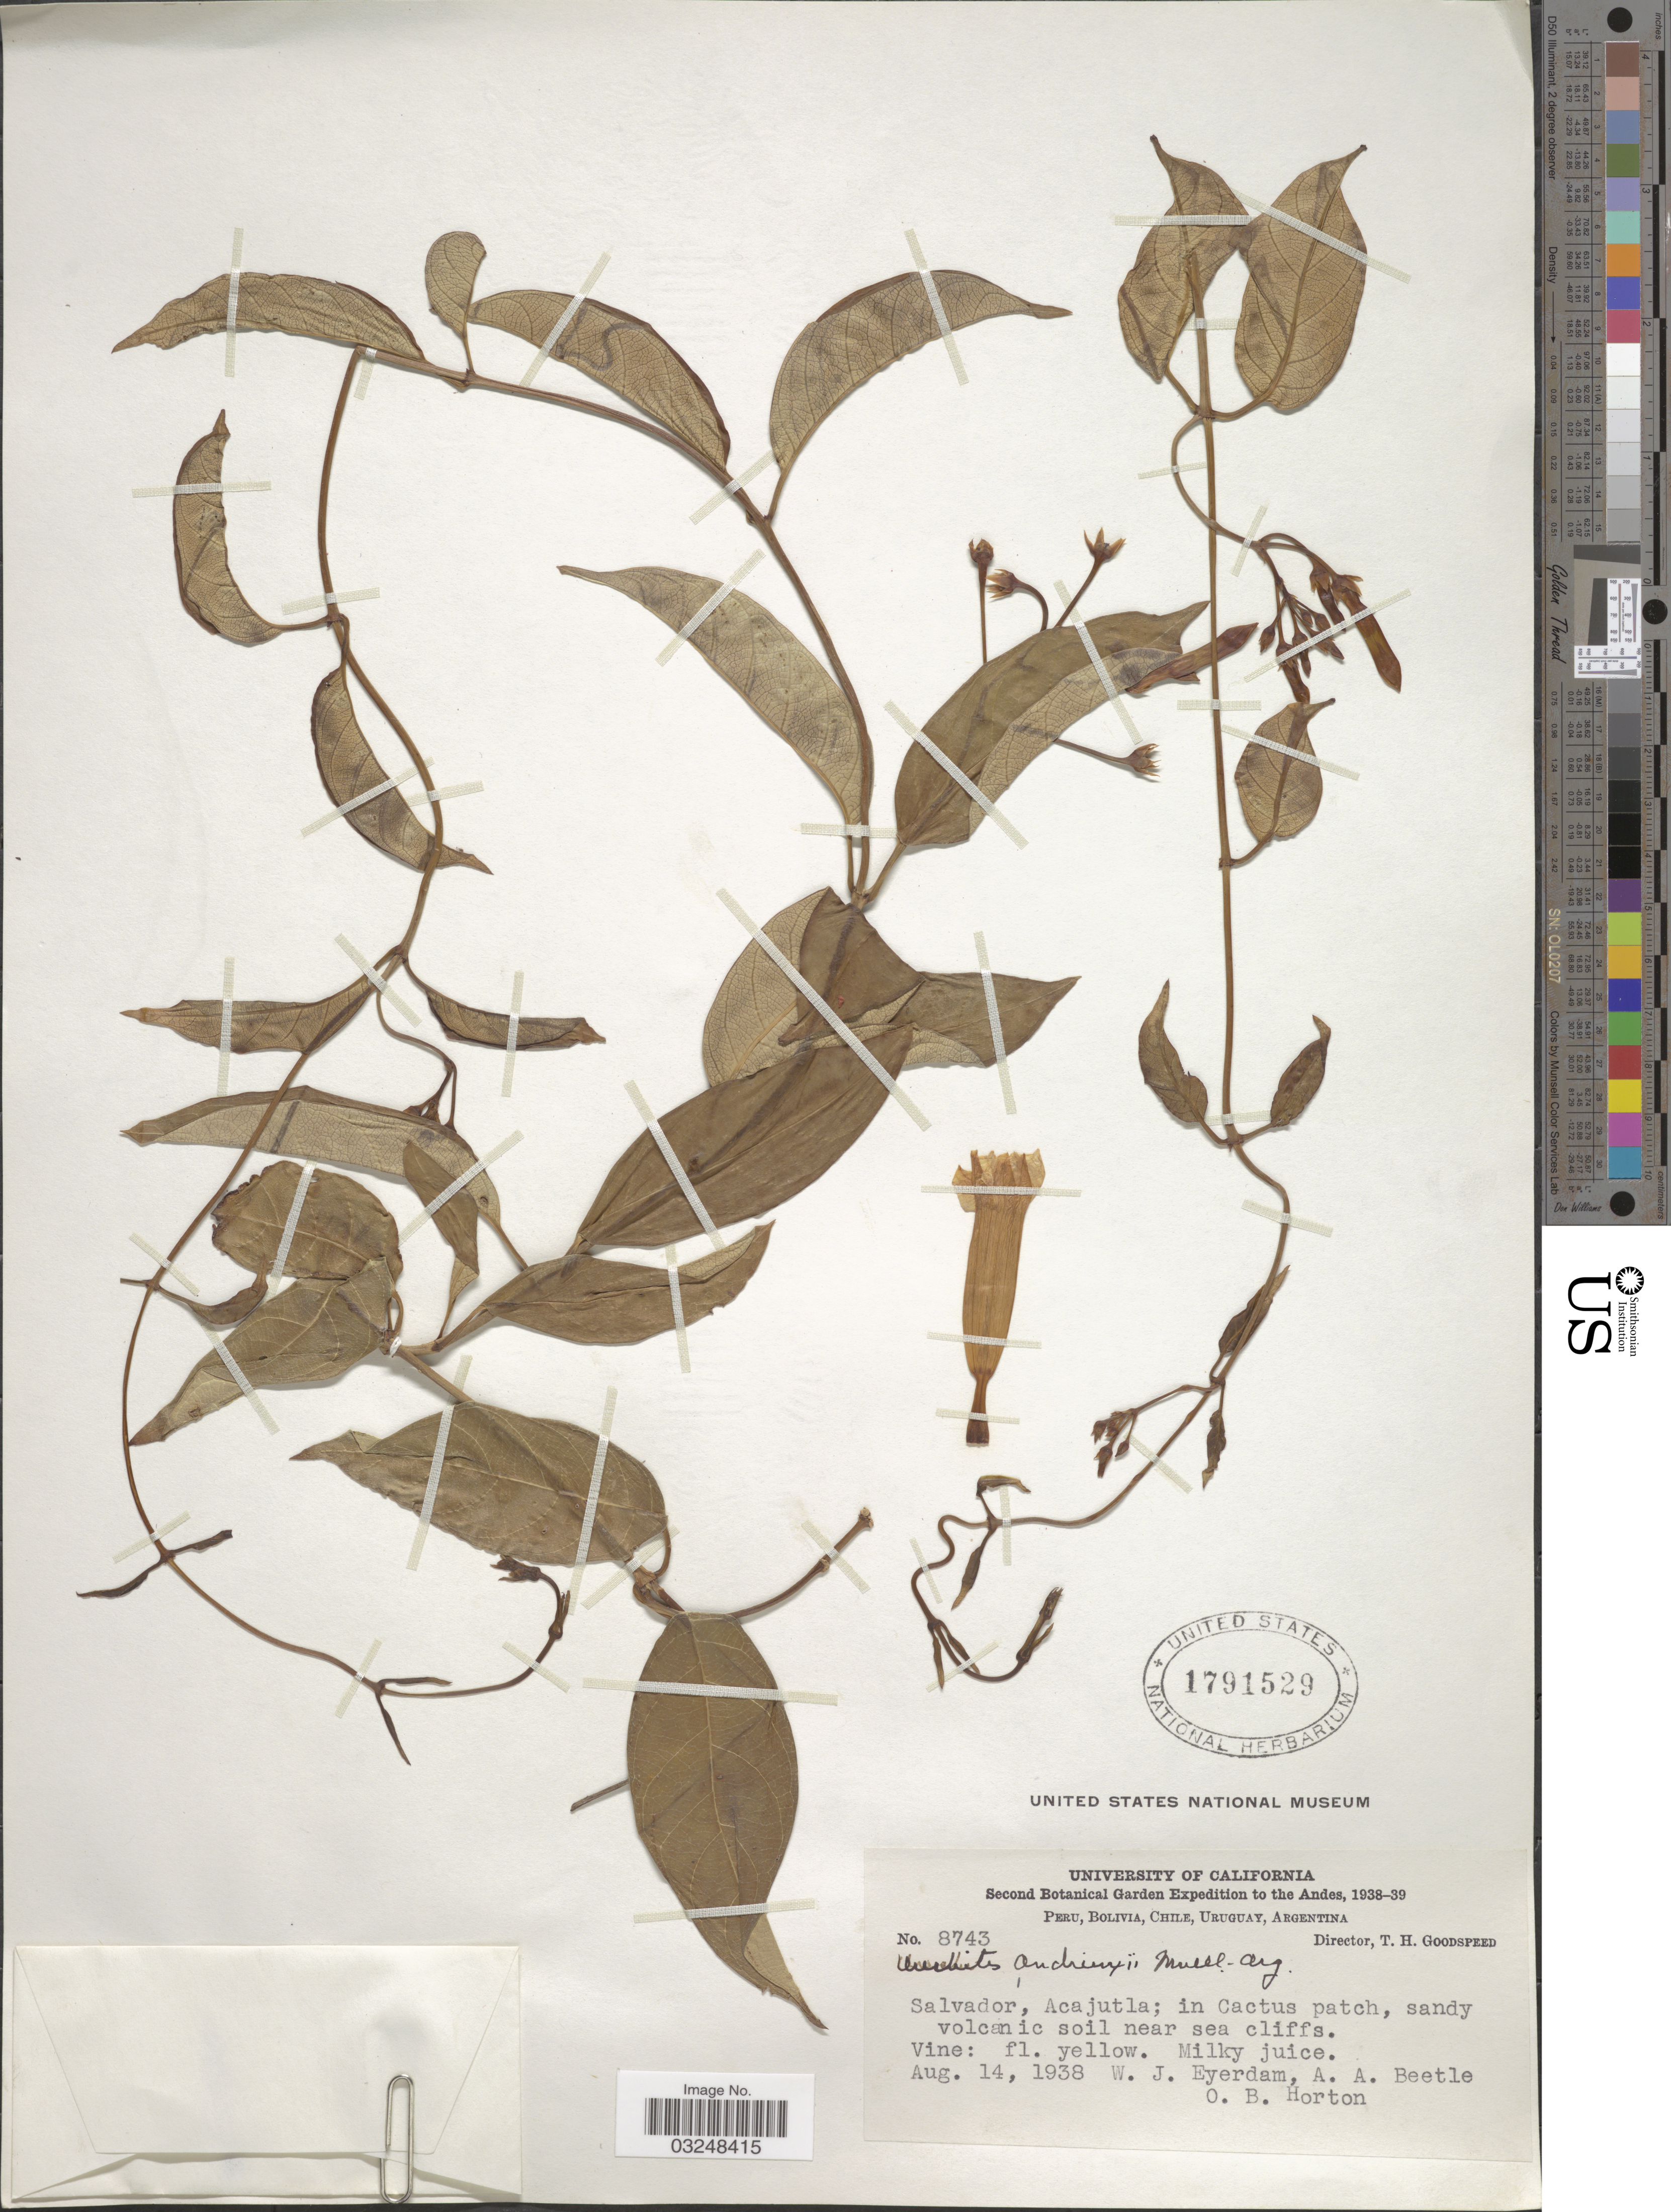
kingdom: Plantae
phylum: Tracheophyta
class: Magnoliopsida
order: Gentianales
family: Apocynaceae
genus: Urechites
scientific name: Urechites andrieuxii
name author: Müll. Arg.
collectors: W. J. Eyerdam, A. A. Beetle & O. B. Horton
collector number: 8743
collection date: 1938-08-14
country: El Salvador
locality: Salvador, Acajutla; in Cactus patch, sandy volcanic soil near sea cliffs. The Andes.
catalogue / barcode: US 1791529